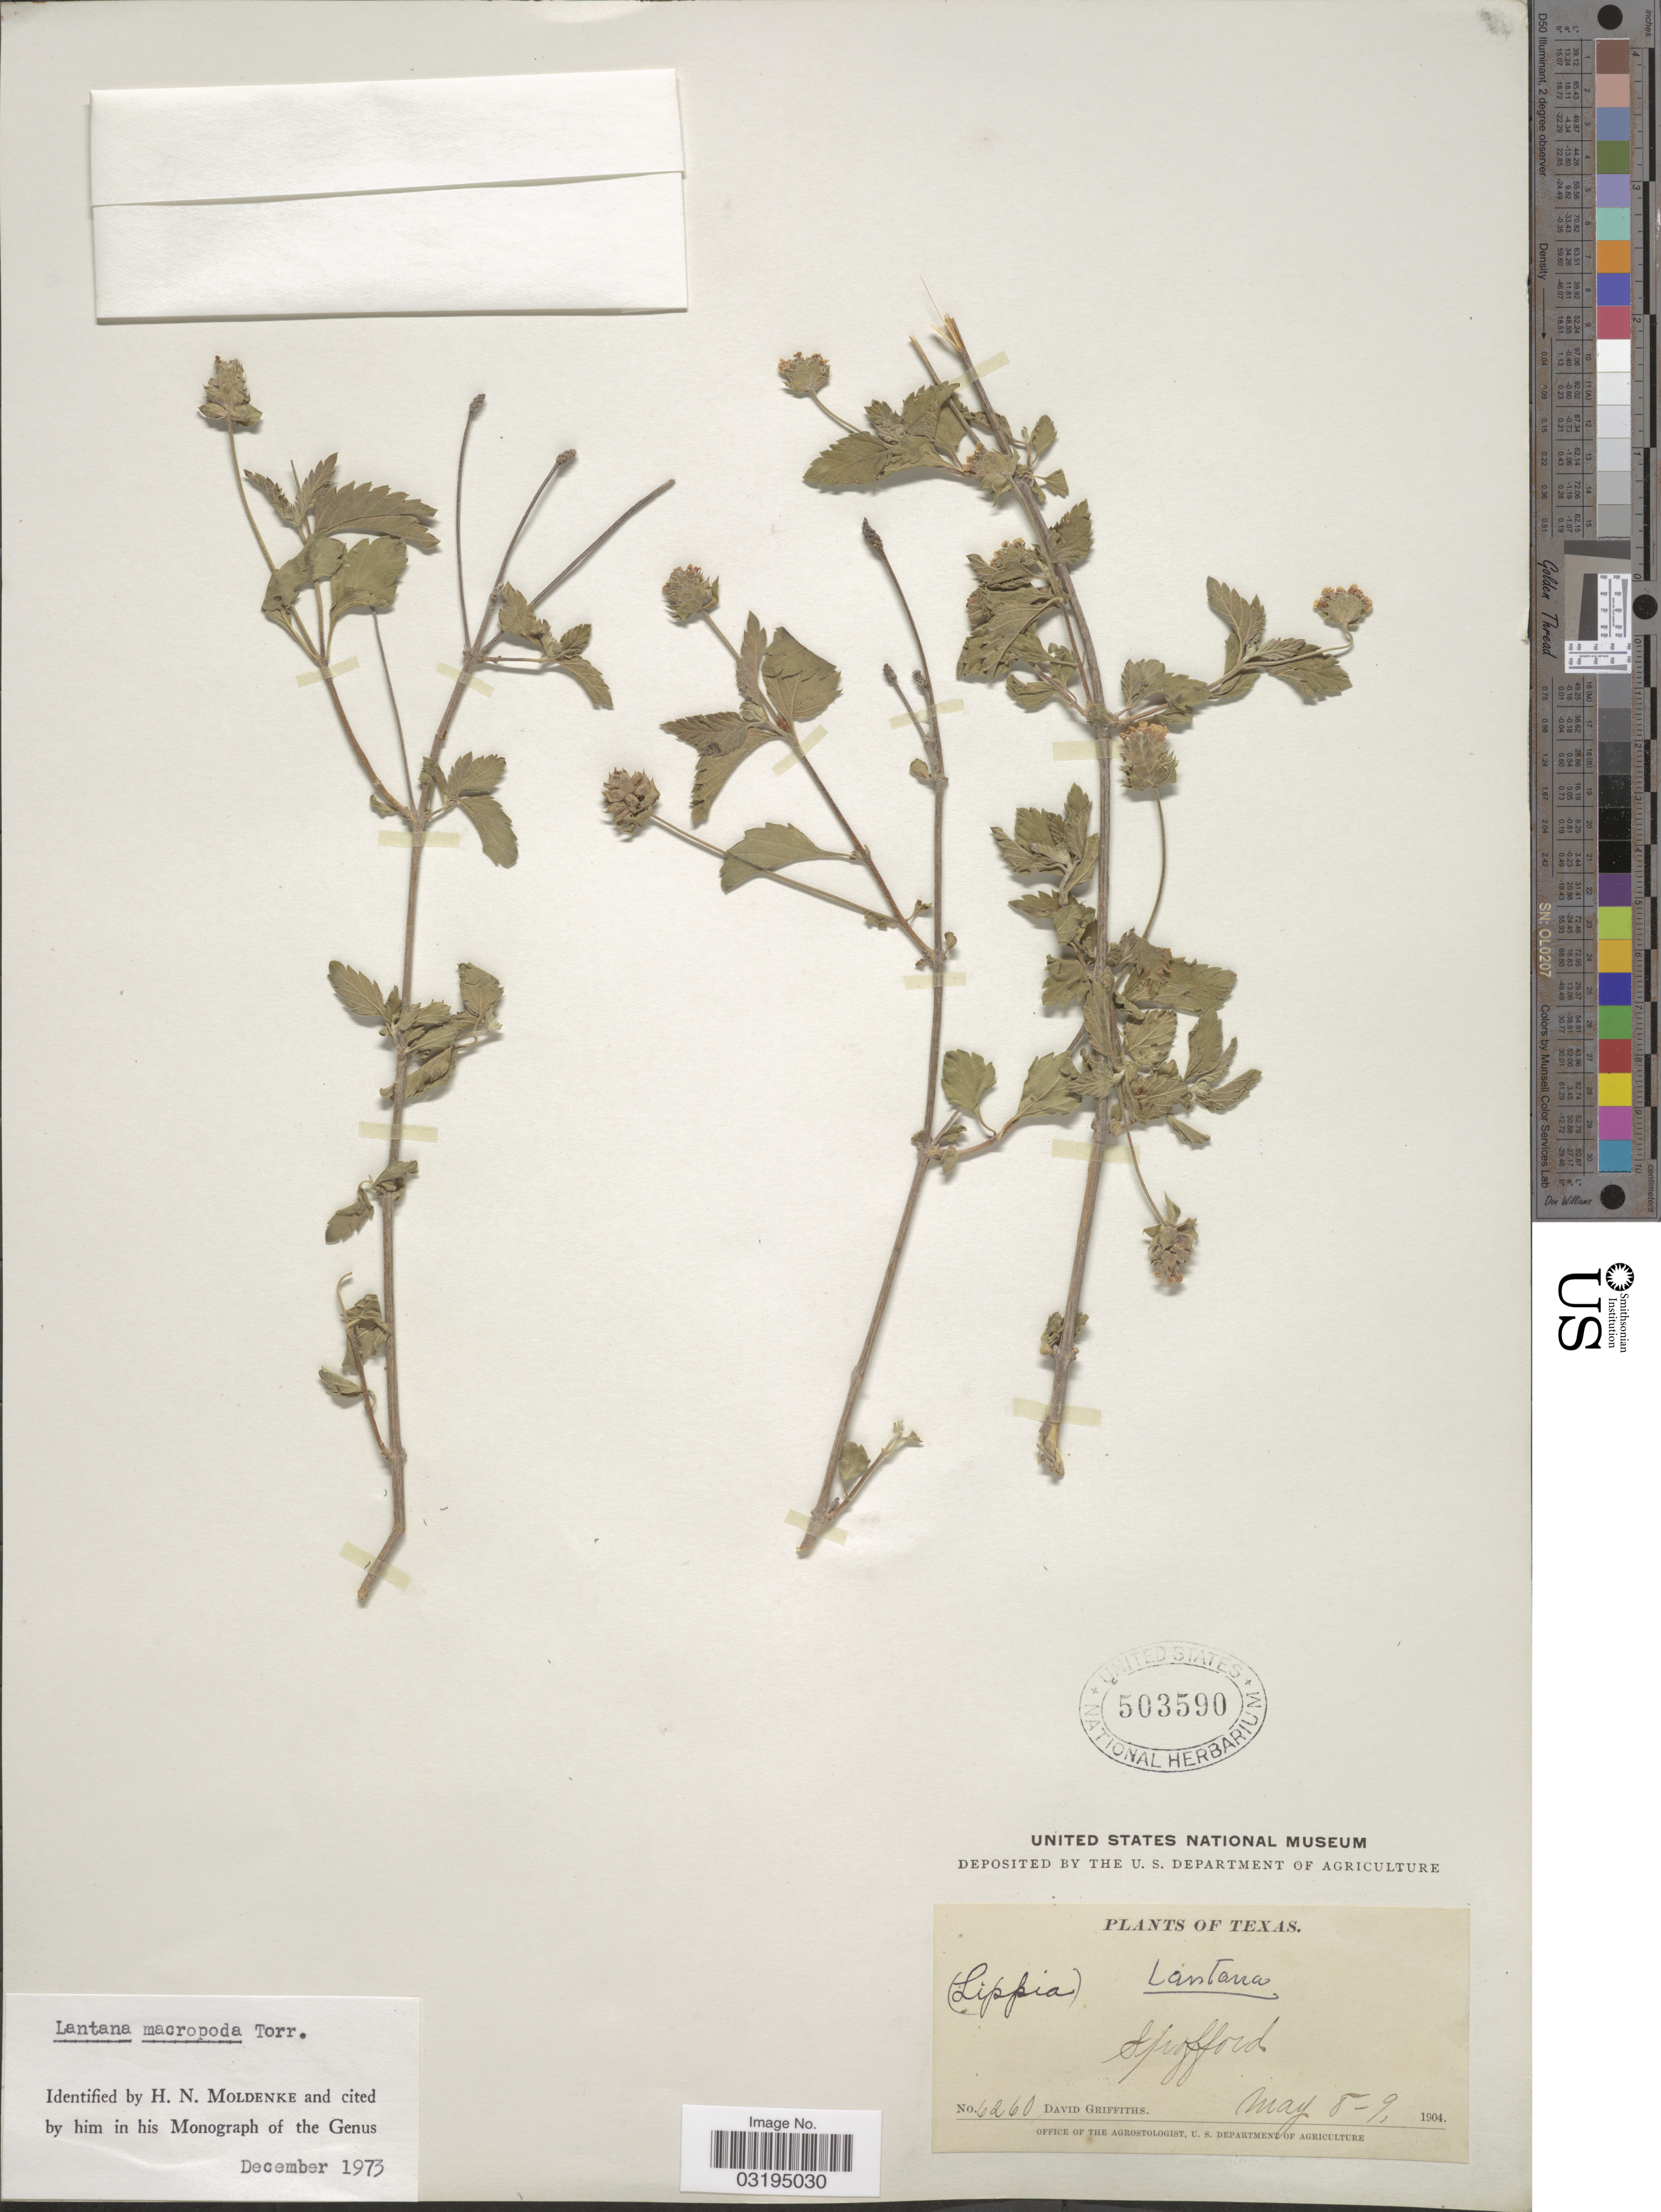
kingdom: Plantae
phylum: Tracheophyta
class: Magnoliopsida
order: Lamiales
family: Verbenaceae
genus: Lantana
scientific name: Lantana macropoda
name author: Torr.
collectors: D. Griffiths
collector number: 6260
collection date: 1904-05-08/1904-05-09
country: United States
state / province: Texas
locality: Spofford.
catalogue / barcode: US 503590